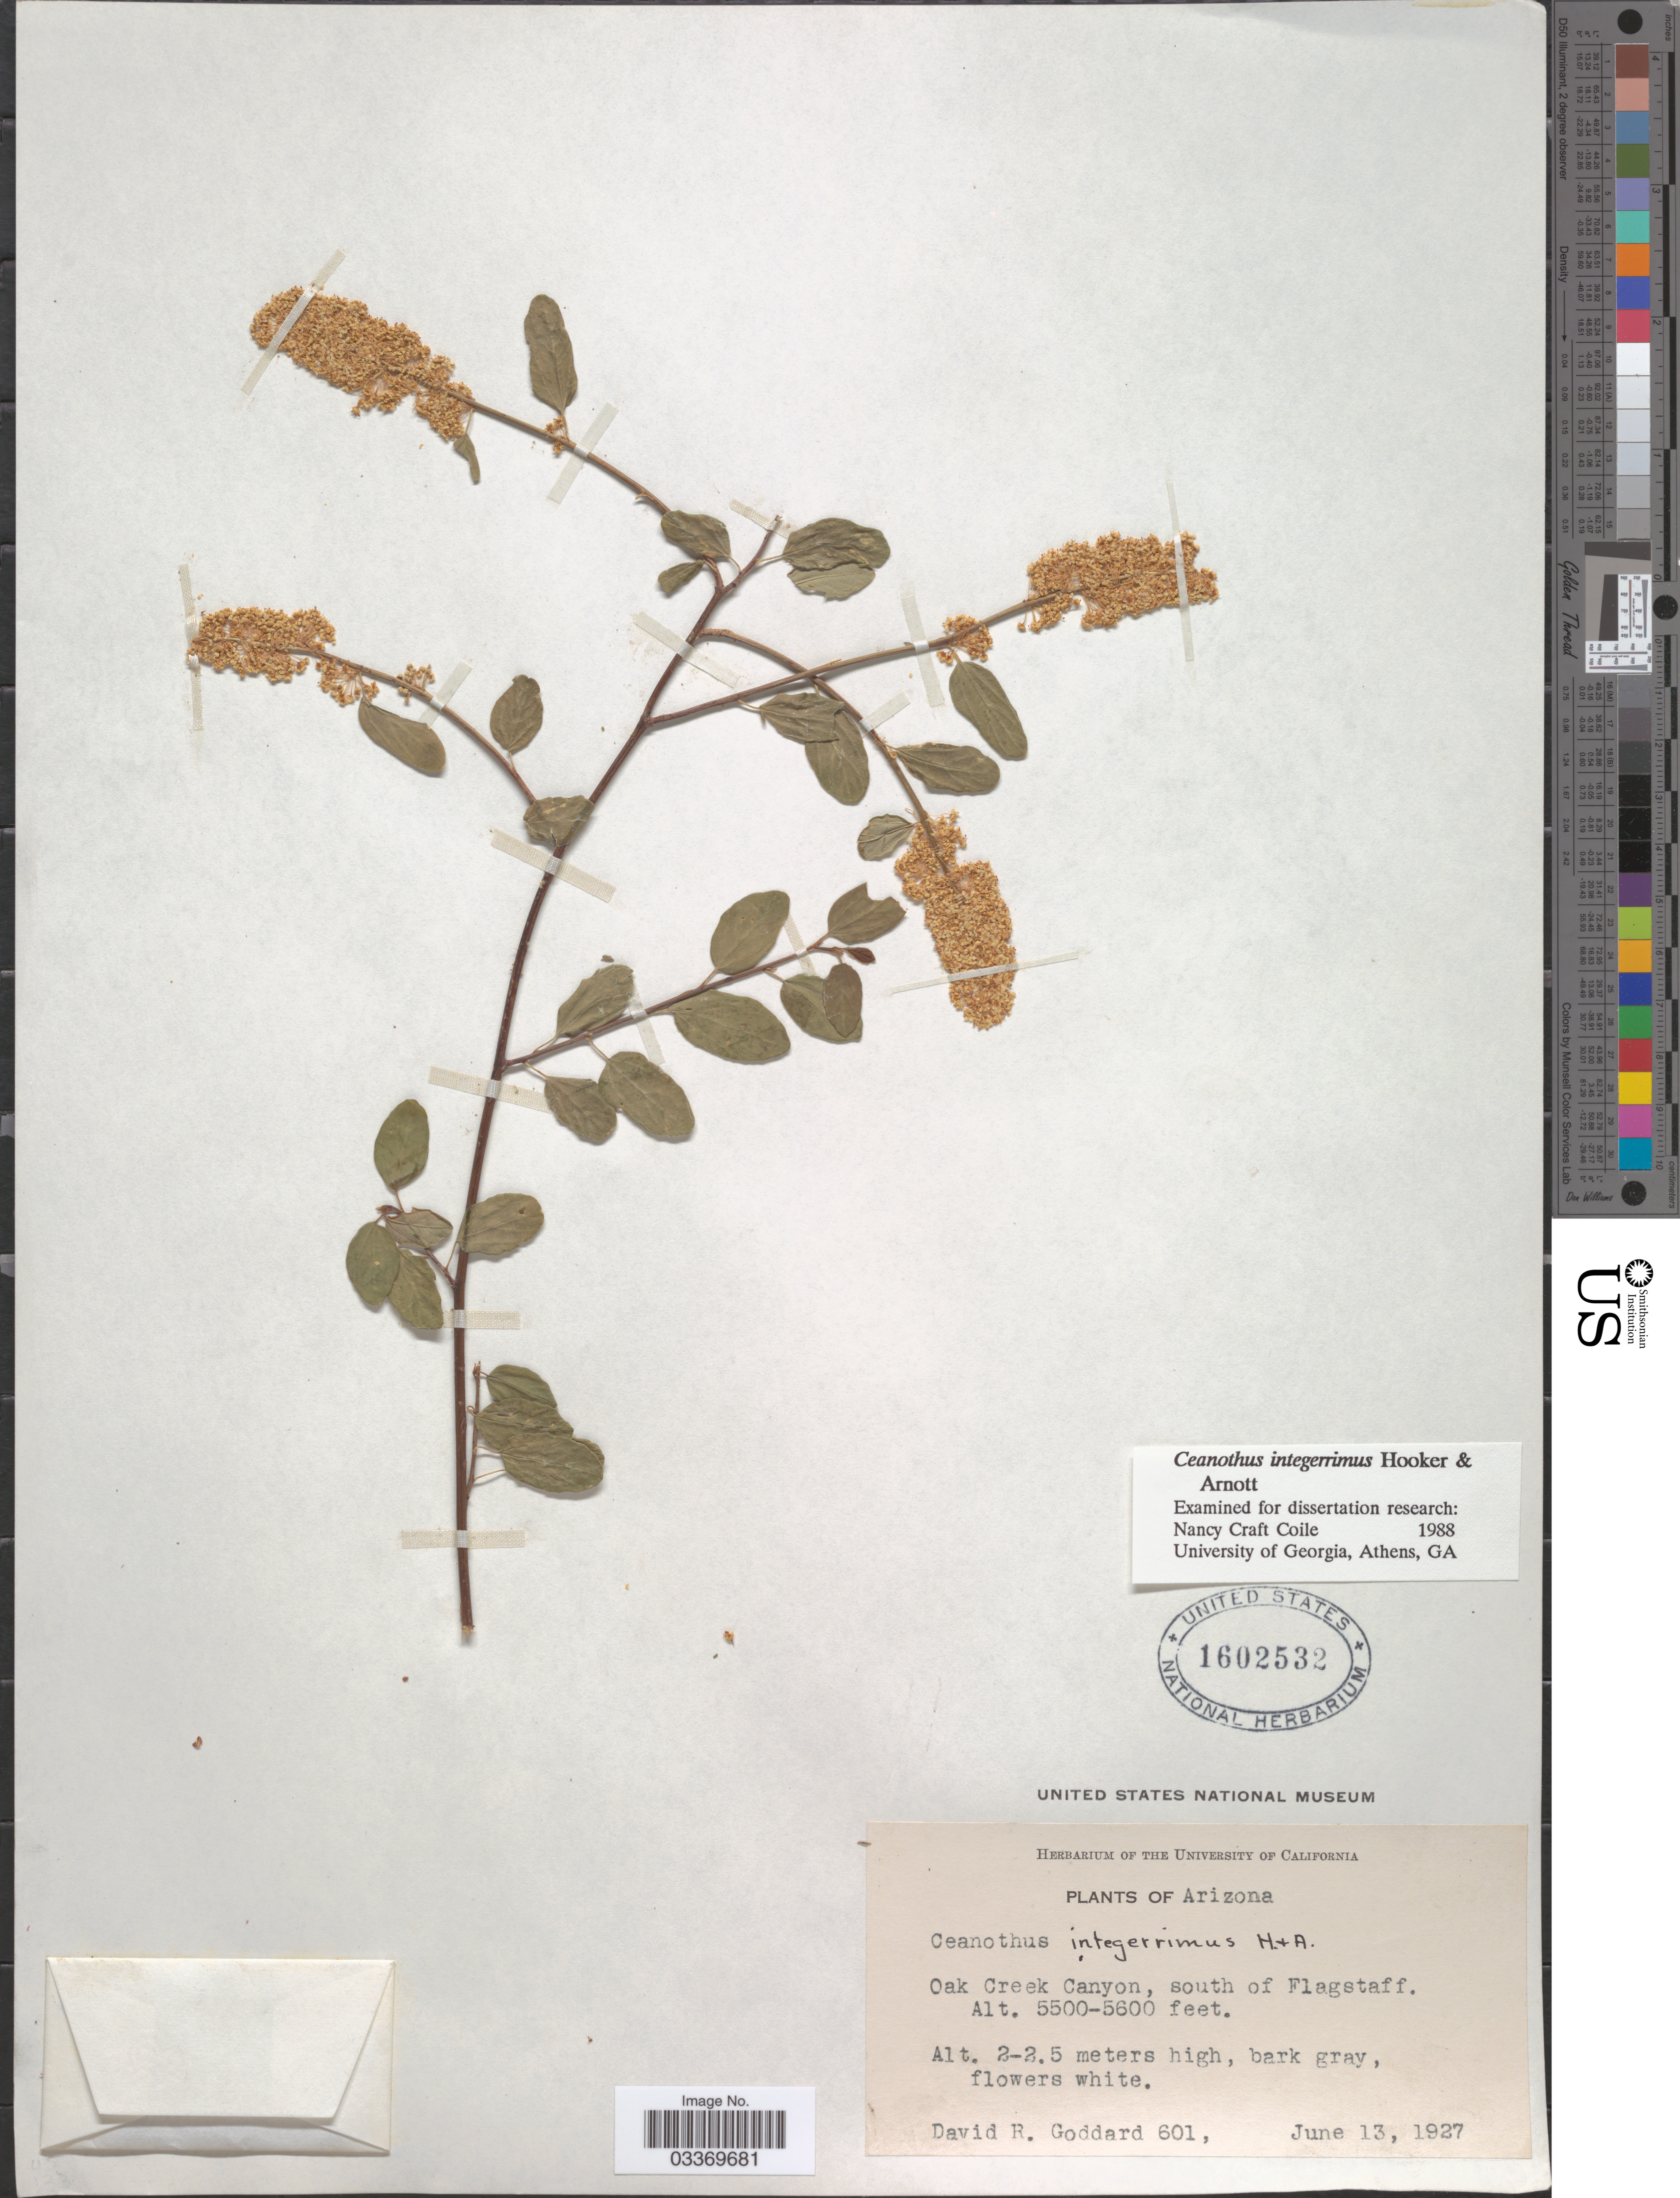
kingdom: Plantae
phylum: Tracheophyta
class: Magnoliopsida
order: Rosales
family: Rhamnaceae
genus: Ceanothus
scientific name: Ceanothus integerrimus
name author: Hook. & Arn.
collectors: D. Goddard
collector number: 601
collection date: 1927-06-13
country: United States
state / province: Arizona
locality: Oak Creek Canyon, south of Flagstaff.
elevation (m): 1676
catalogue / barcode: US 1602532